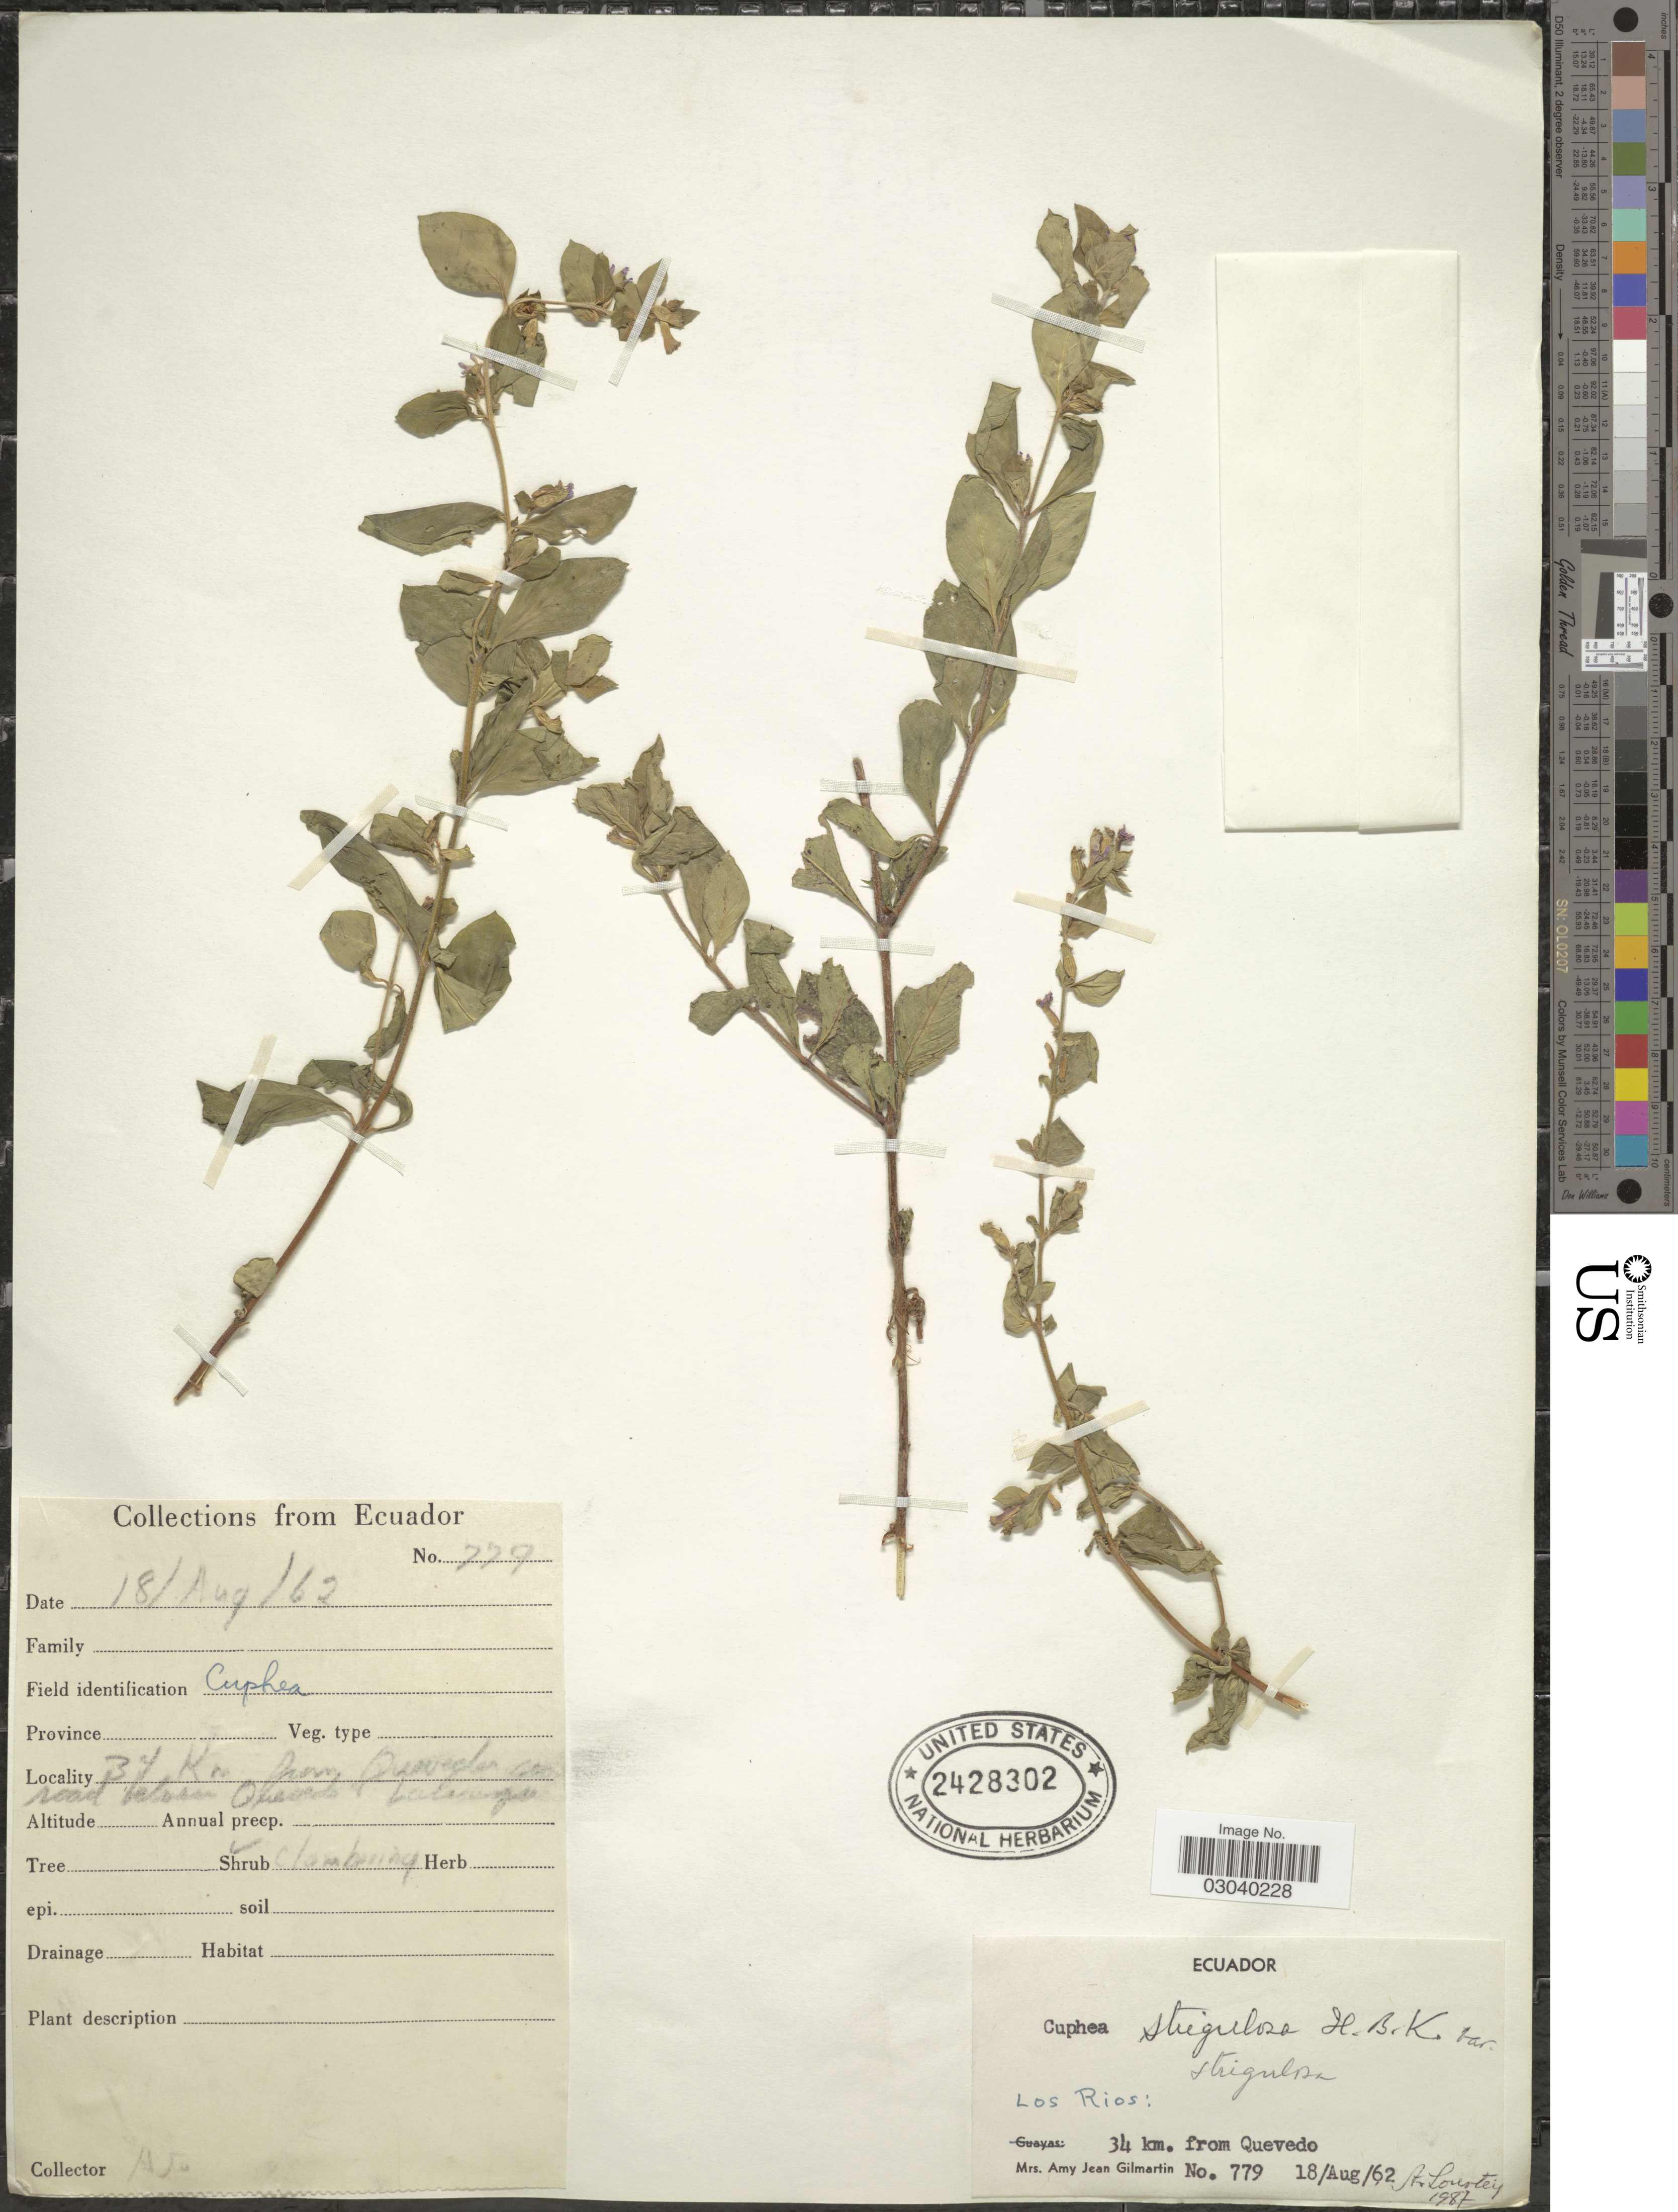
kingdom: Plantae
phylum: Tracheophyta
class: Magnoliopsida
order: Myrtales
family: Lythraceae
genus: Cuphea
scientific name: Cuphea strigulosa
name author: Kunth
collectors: A. J. Gilmartin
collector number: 779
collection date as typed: Transcribed d/m/y: 18/8/62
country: Ecuador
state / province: Los Ríos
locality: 34 km. from Quevedo on road below [interpreted] Okedo [interpreted] Lulasunga [interpreted].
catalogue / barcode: US 2428302